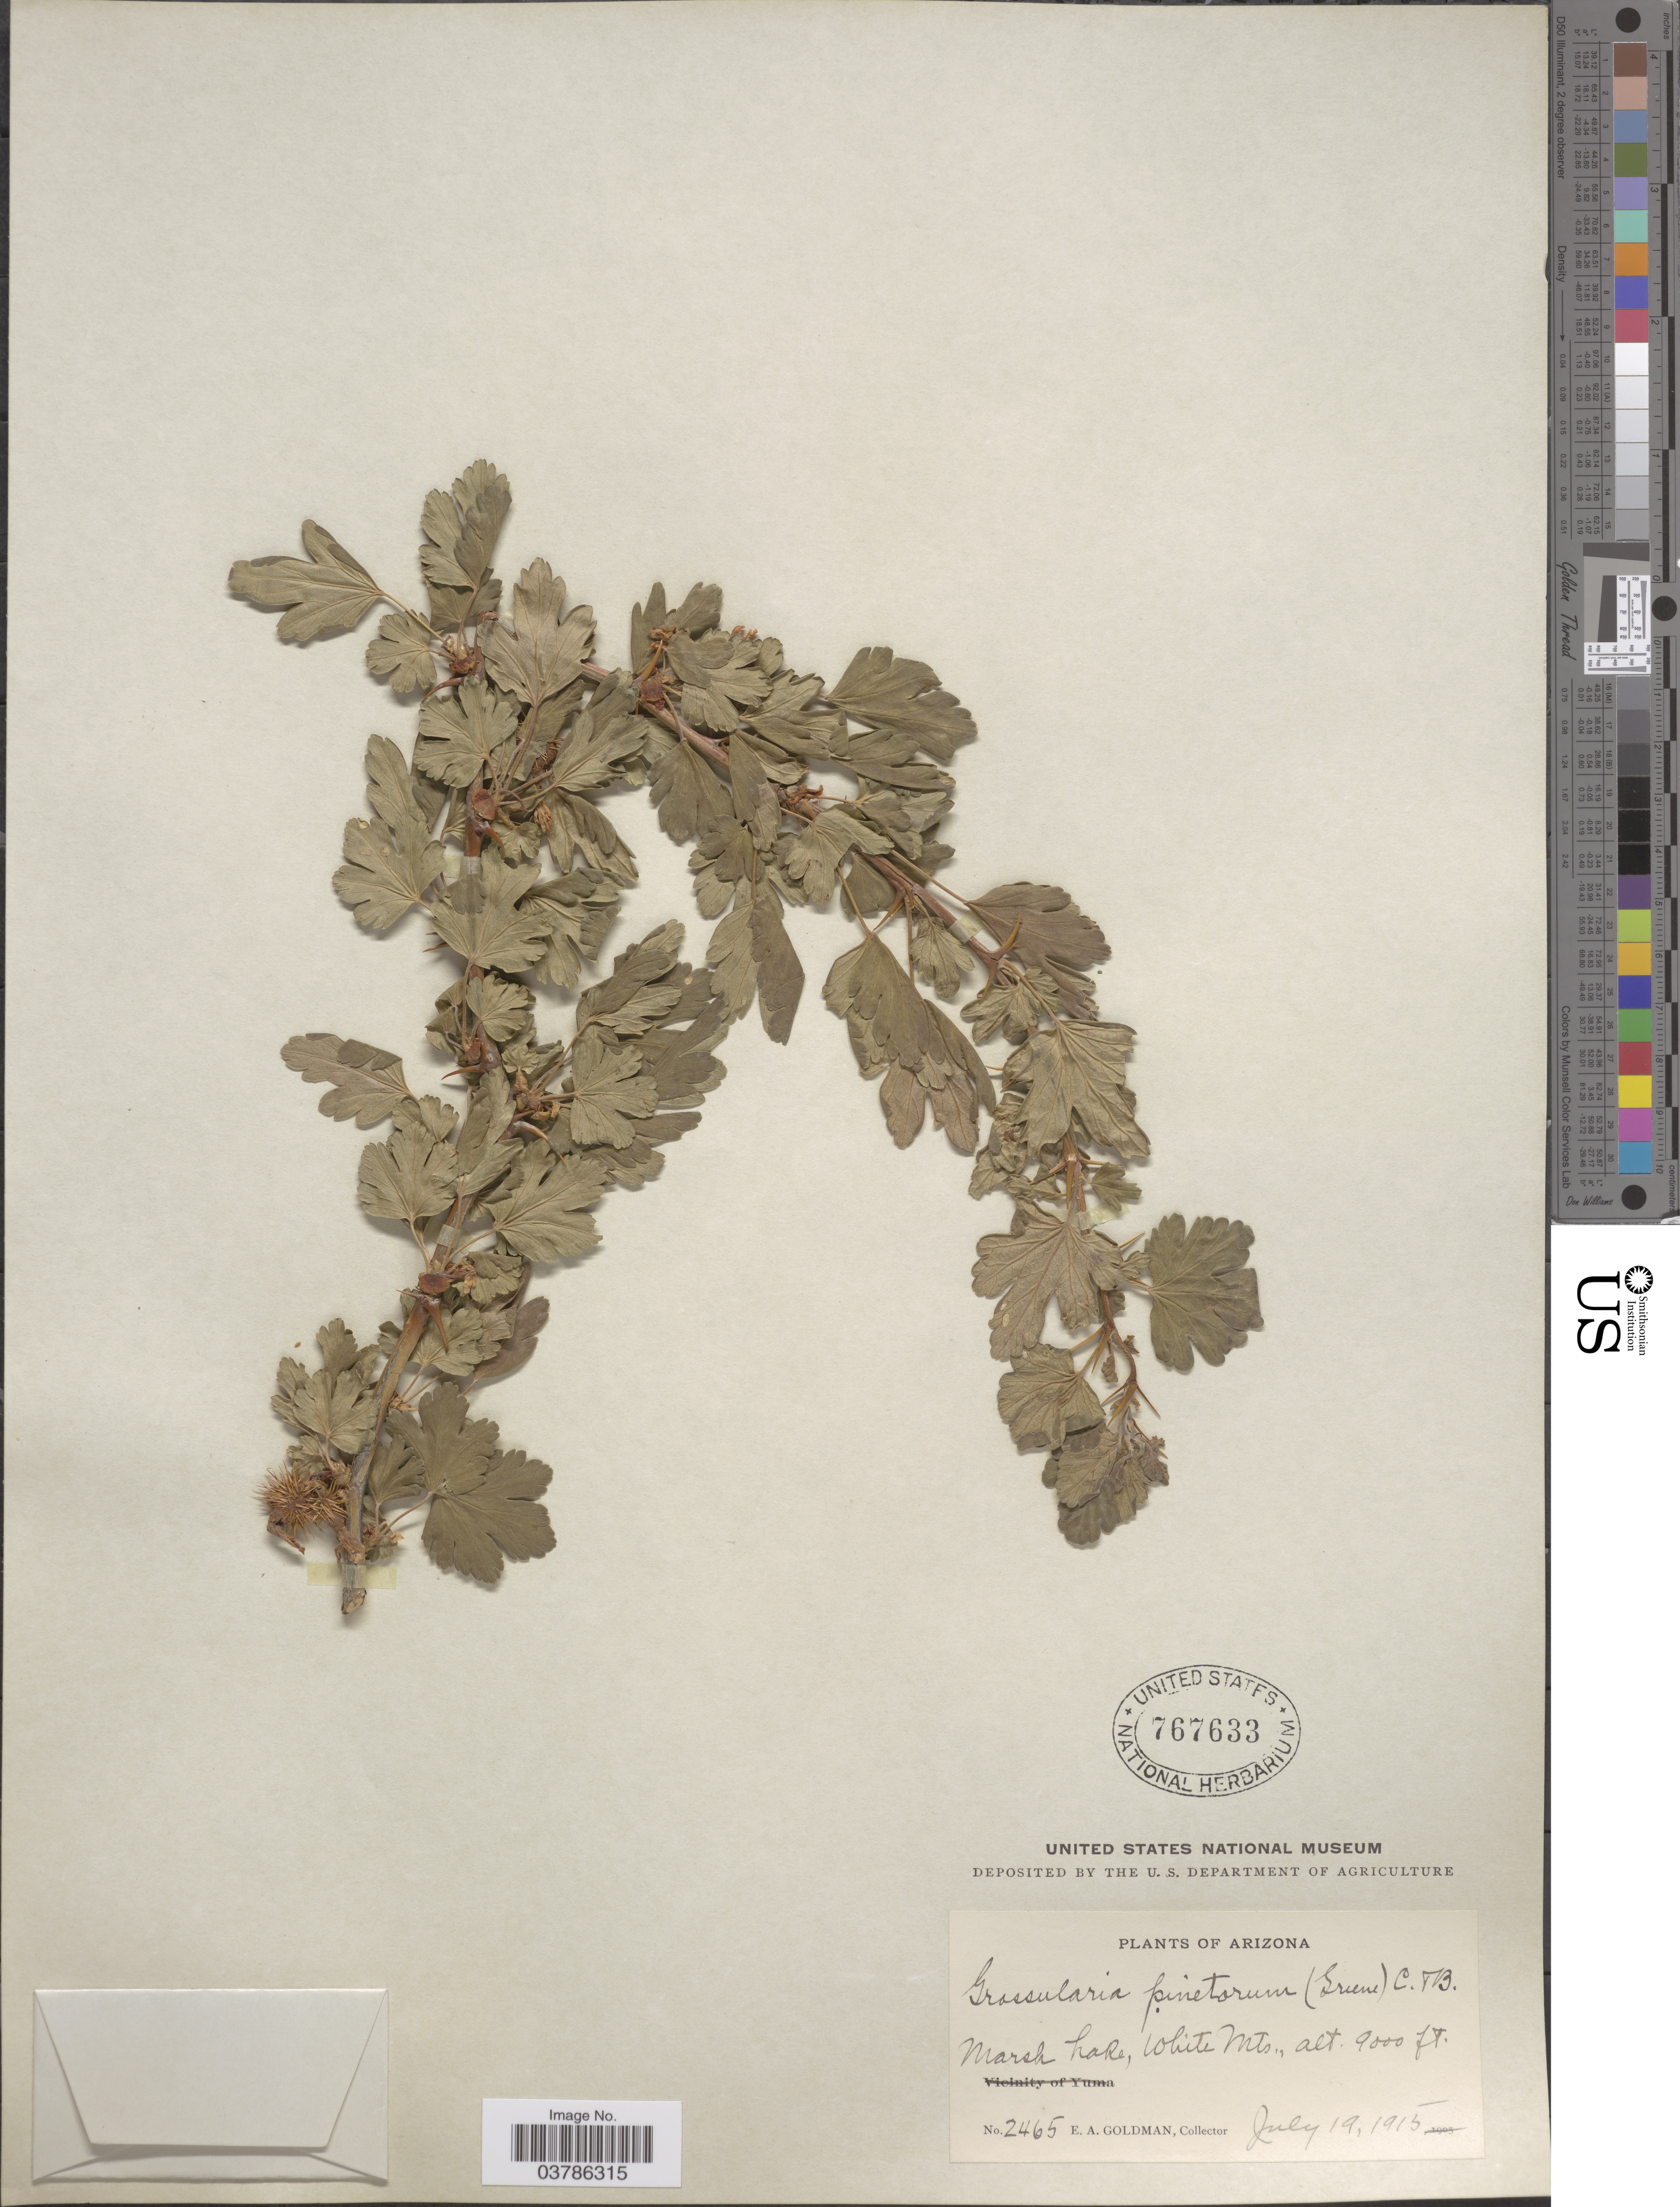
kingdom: Plantae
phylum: Tracheophyta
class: Magnoliopsida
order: Saxifragales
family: Grossulariaceae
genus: Ribes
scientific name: Ribes pinetorum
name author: Greene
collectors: E. A. Goldman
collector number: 2465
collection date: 1915-07-19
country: United States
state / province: Arizona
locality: Marsh Lake, White Mts.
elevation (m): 2743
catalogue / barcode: US 767633